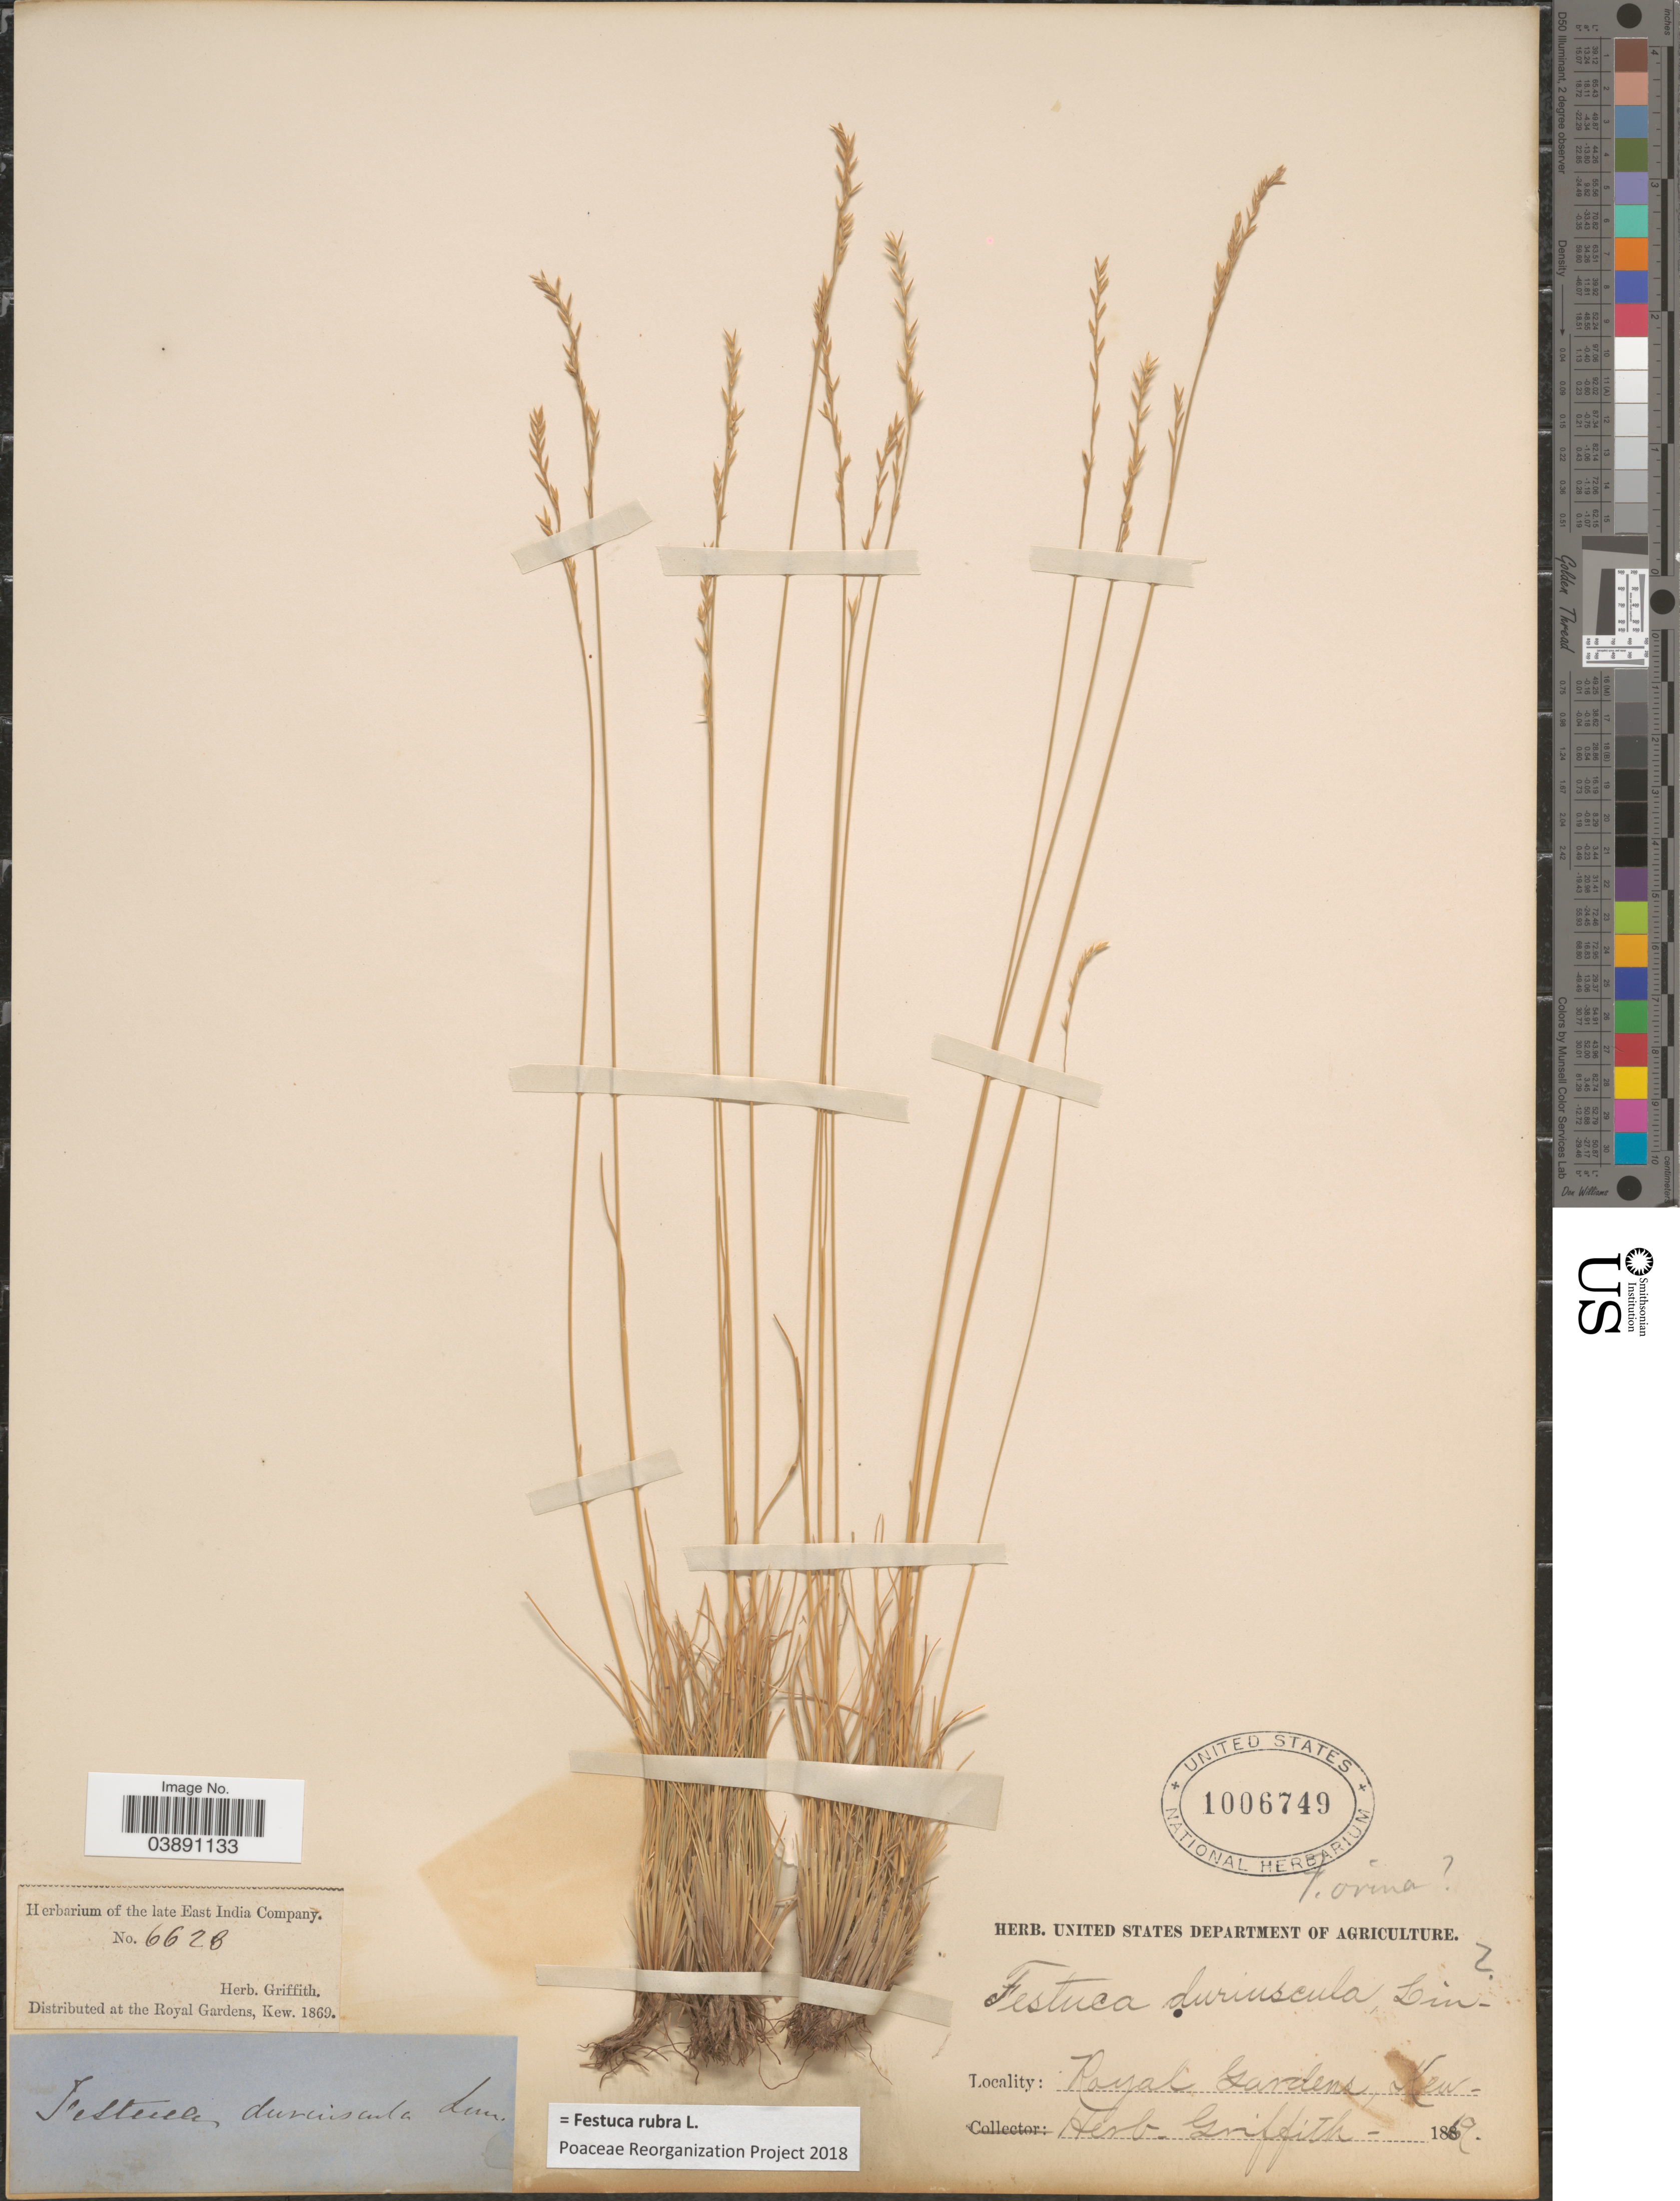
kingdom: Plantae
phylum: Tracheophyta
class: Liliopsida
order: Poales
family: Poaceae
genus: Festuca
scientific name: Festuca rubra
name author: L.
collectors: ex herb. Griffith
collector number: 6628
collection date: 1869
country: United Kingdom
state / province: England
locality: Royal Gardens, Kew.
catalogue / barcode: US 1006749